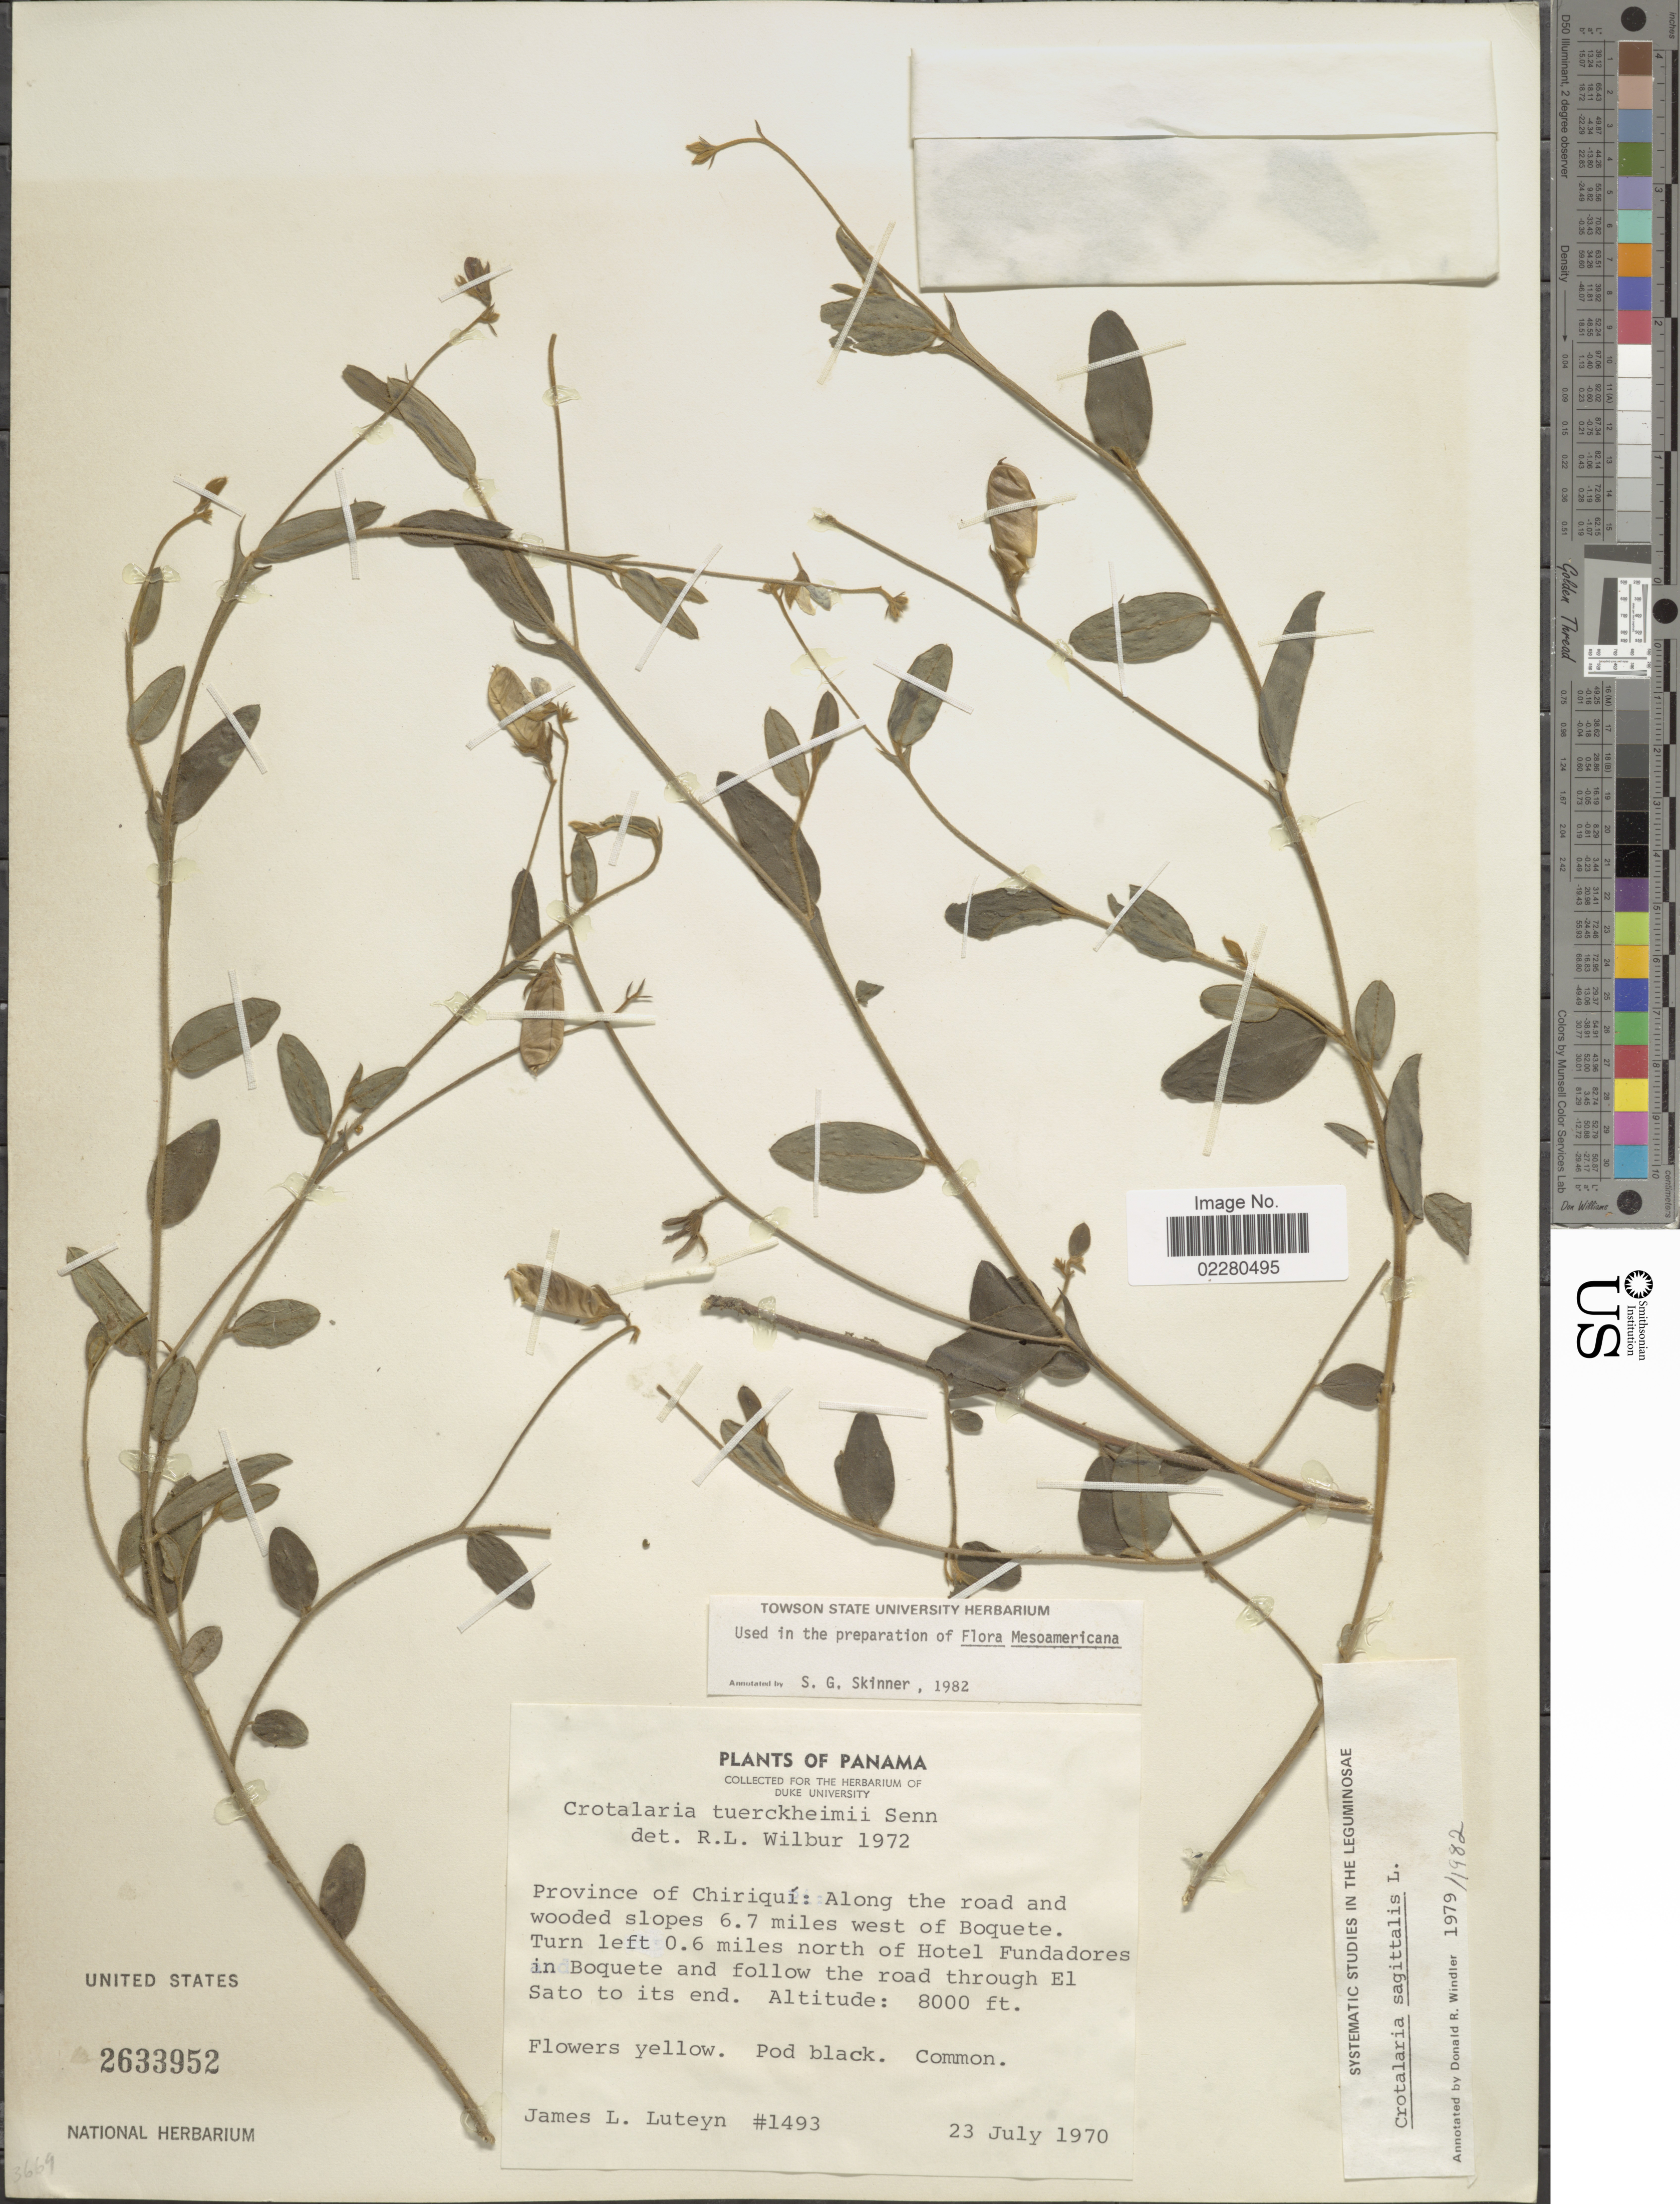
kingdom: Plantae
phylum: Tracheophyta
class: Magnoliopsida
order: Fabales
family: Fabaceae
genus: Crotalaria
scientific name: Crotalaria sagittalis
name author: L.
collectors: J. L. Luteyn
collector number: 1493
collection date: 1970-07-23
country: Panama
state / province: Chiriqui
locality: Province of Chiriqui: Along the road and wooded slopes 6.7 miles west of Boquete. Turn left 0.6 miles north of Hotel Fundadores in Boquete and follow the road through El Sato to its end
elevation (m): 2438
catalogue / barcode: US 2633952